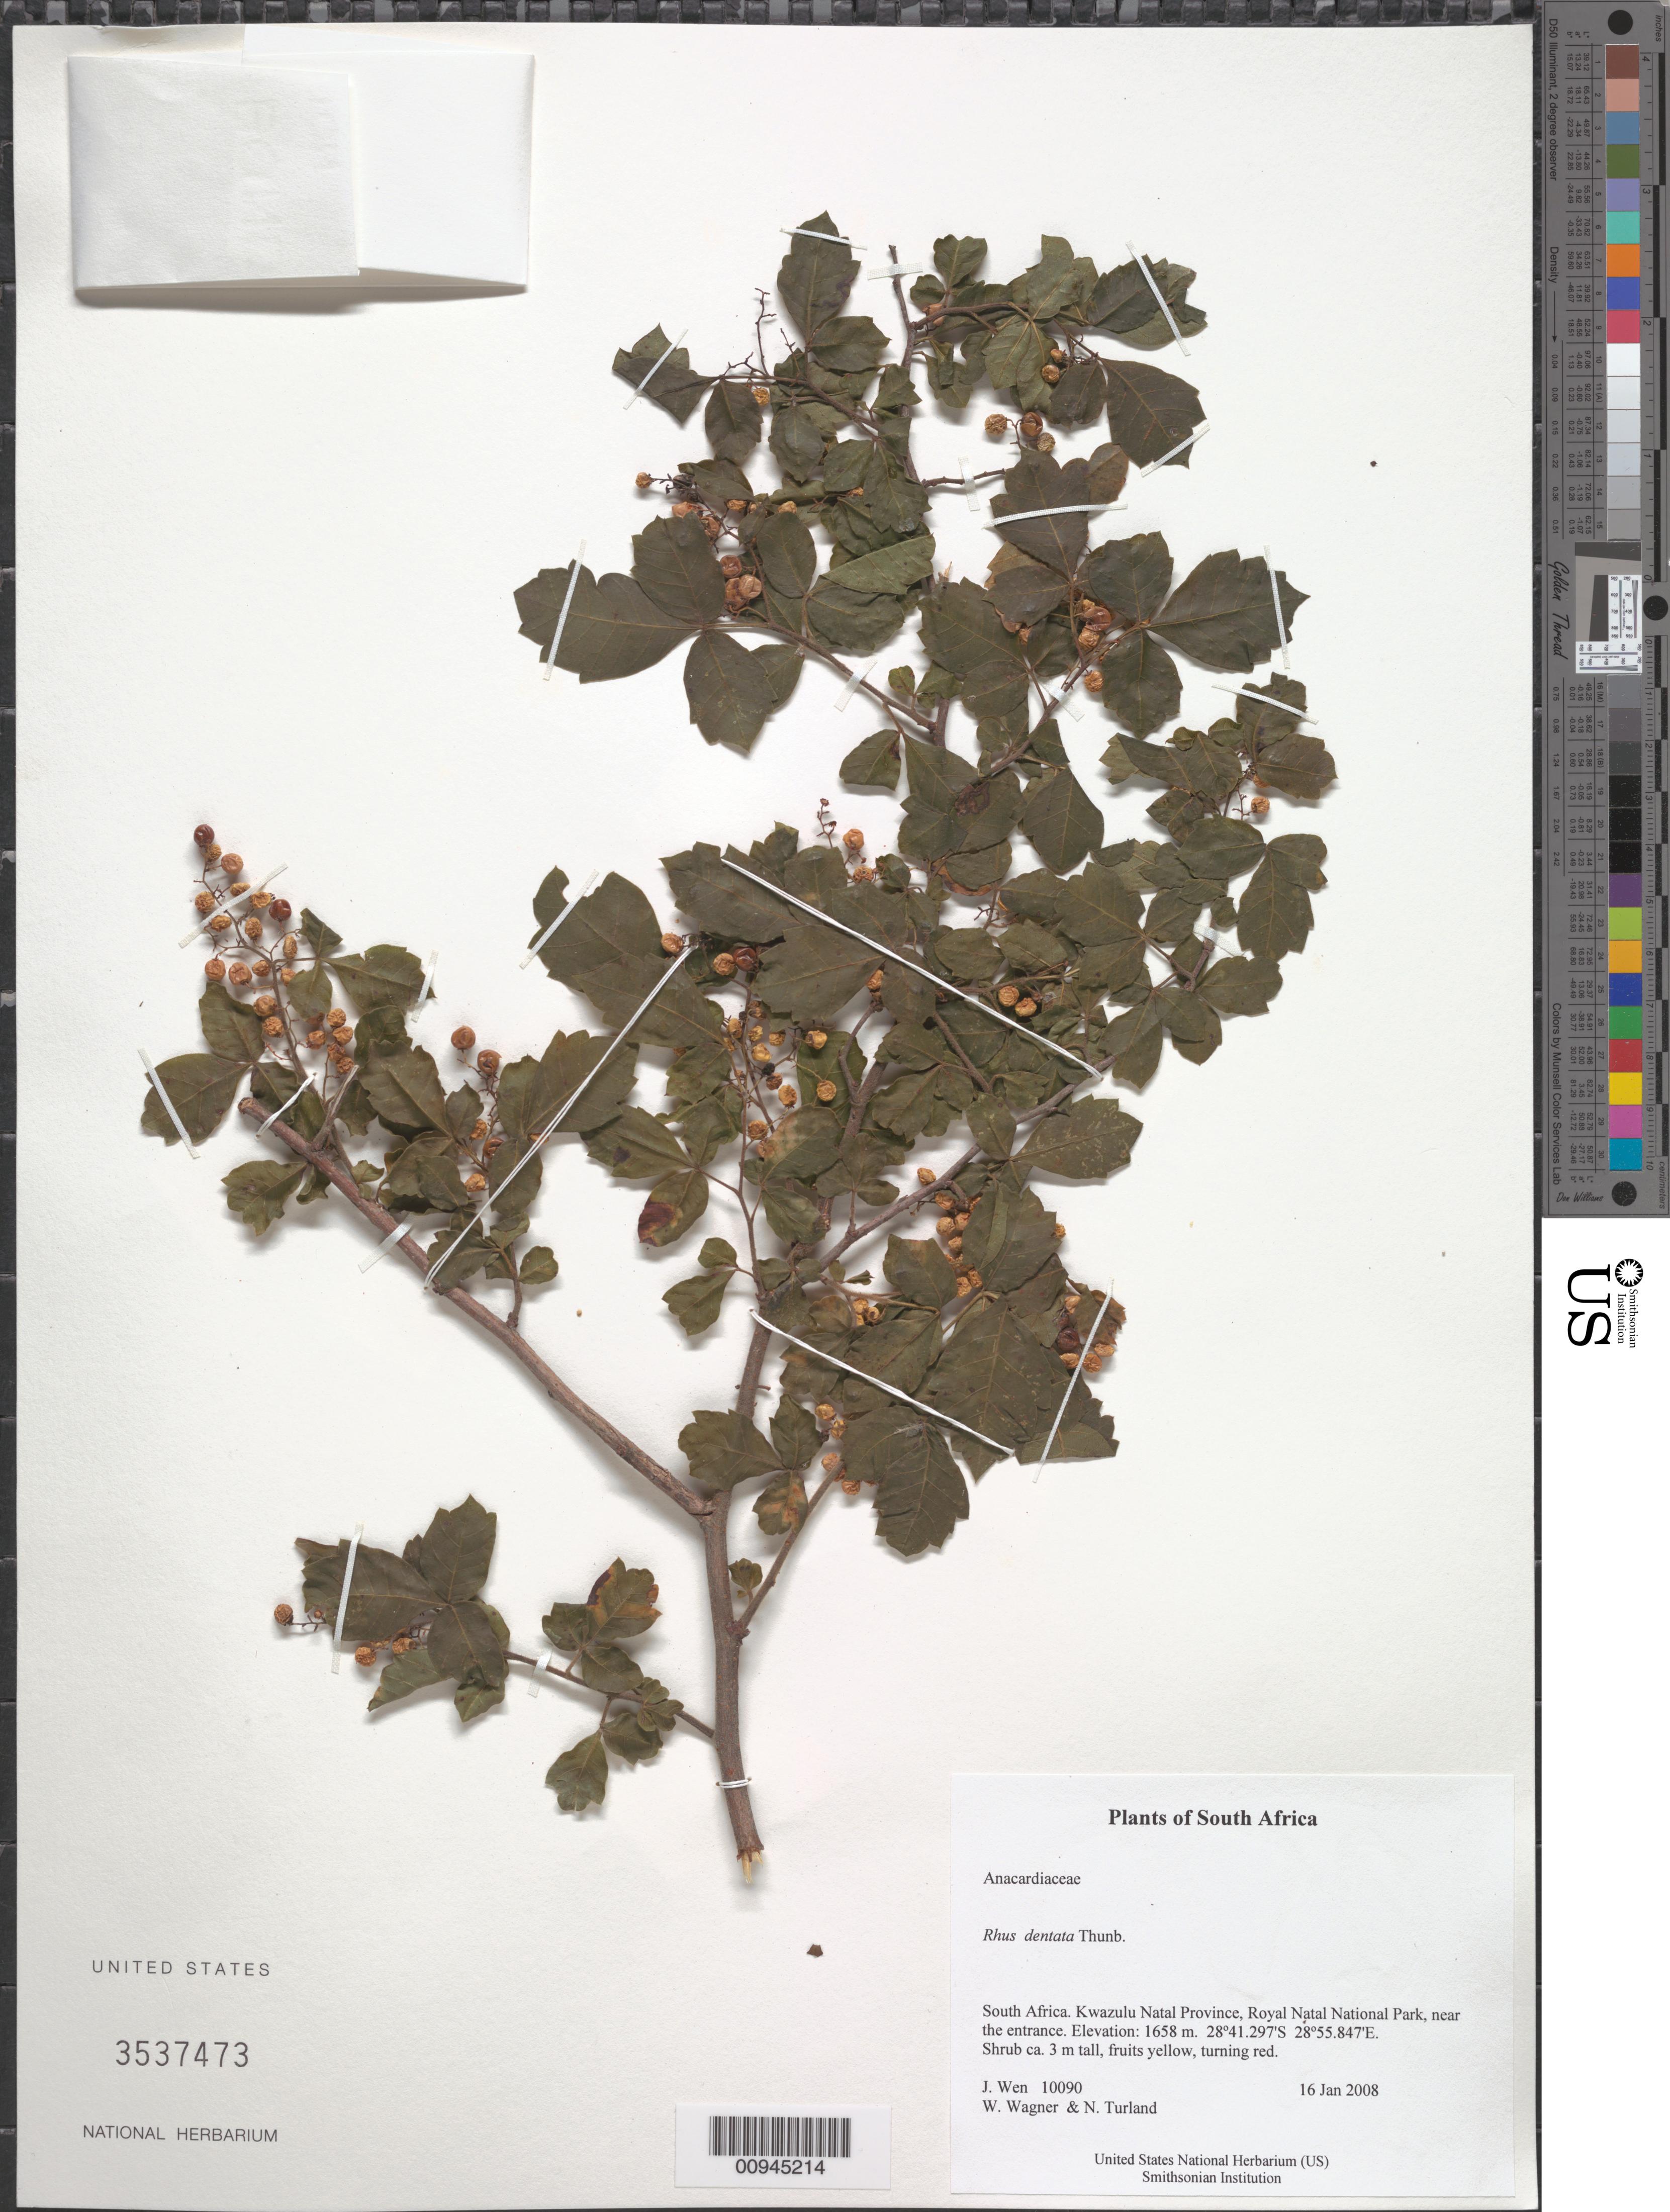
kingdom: Plantae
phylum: Tracheophyta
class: Magnoliopsida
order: Sapindales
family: Anacardiaceae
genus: Rhus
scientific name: Rhus dentata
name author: Thunb.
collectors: J. Wen, W. L. Wagner & N. Turland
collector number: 10090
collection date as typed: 16 Jan 2008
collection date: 2008-01-16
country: South Africa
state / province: KwaZulu-Natal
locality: KwaZulu Natal Province, Royal Natal National Park, near the entrance.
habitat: Shrub ca. 3 m tall, fruits yellow, turning red.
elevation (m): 1658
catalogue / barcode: US 3537473